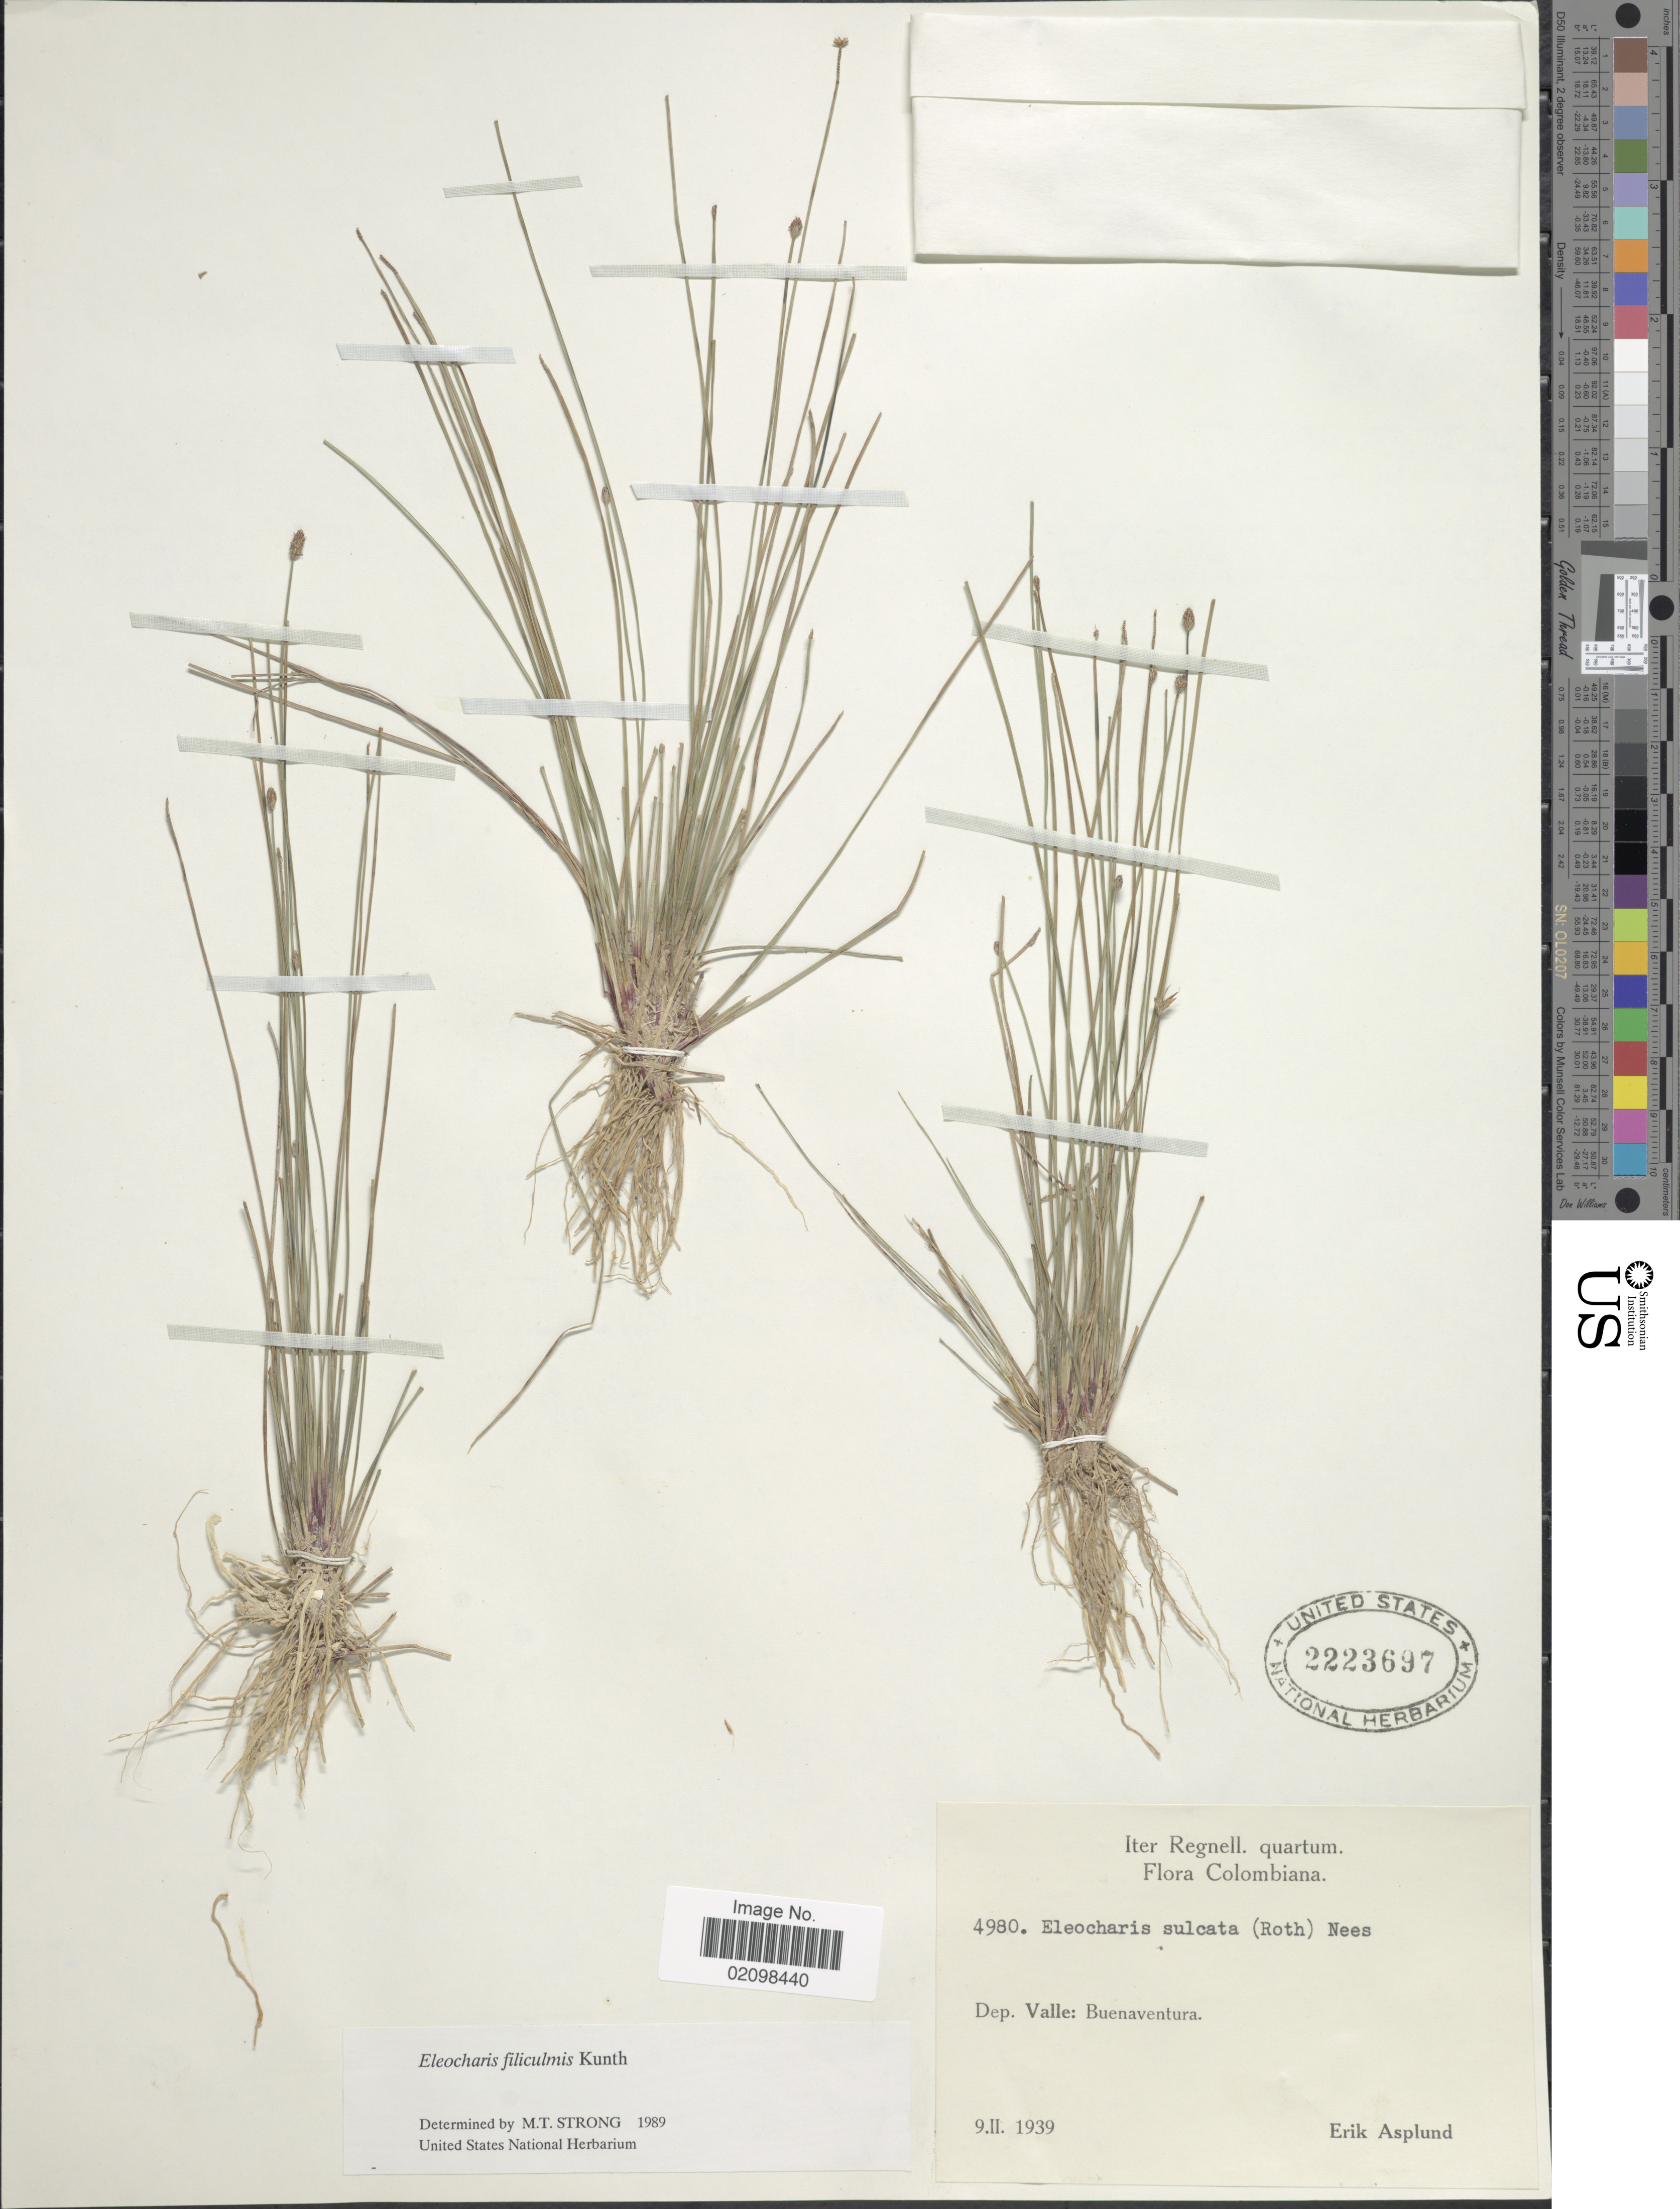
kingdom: Plantae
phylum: Tracheophyta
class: Liliopsida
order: Poales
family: Cyperaceae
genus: Eleocharis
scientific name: Eleocharis filiculmis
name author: Kunth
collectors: E. Asplund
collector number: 4980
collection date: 1939-02-09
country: Colombia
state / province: Valle del Cauca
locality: Dep. Valle: Buenaventura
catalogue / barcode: US 2223697